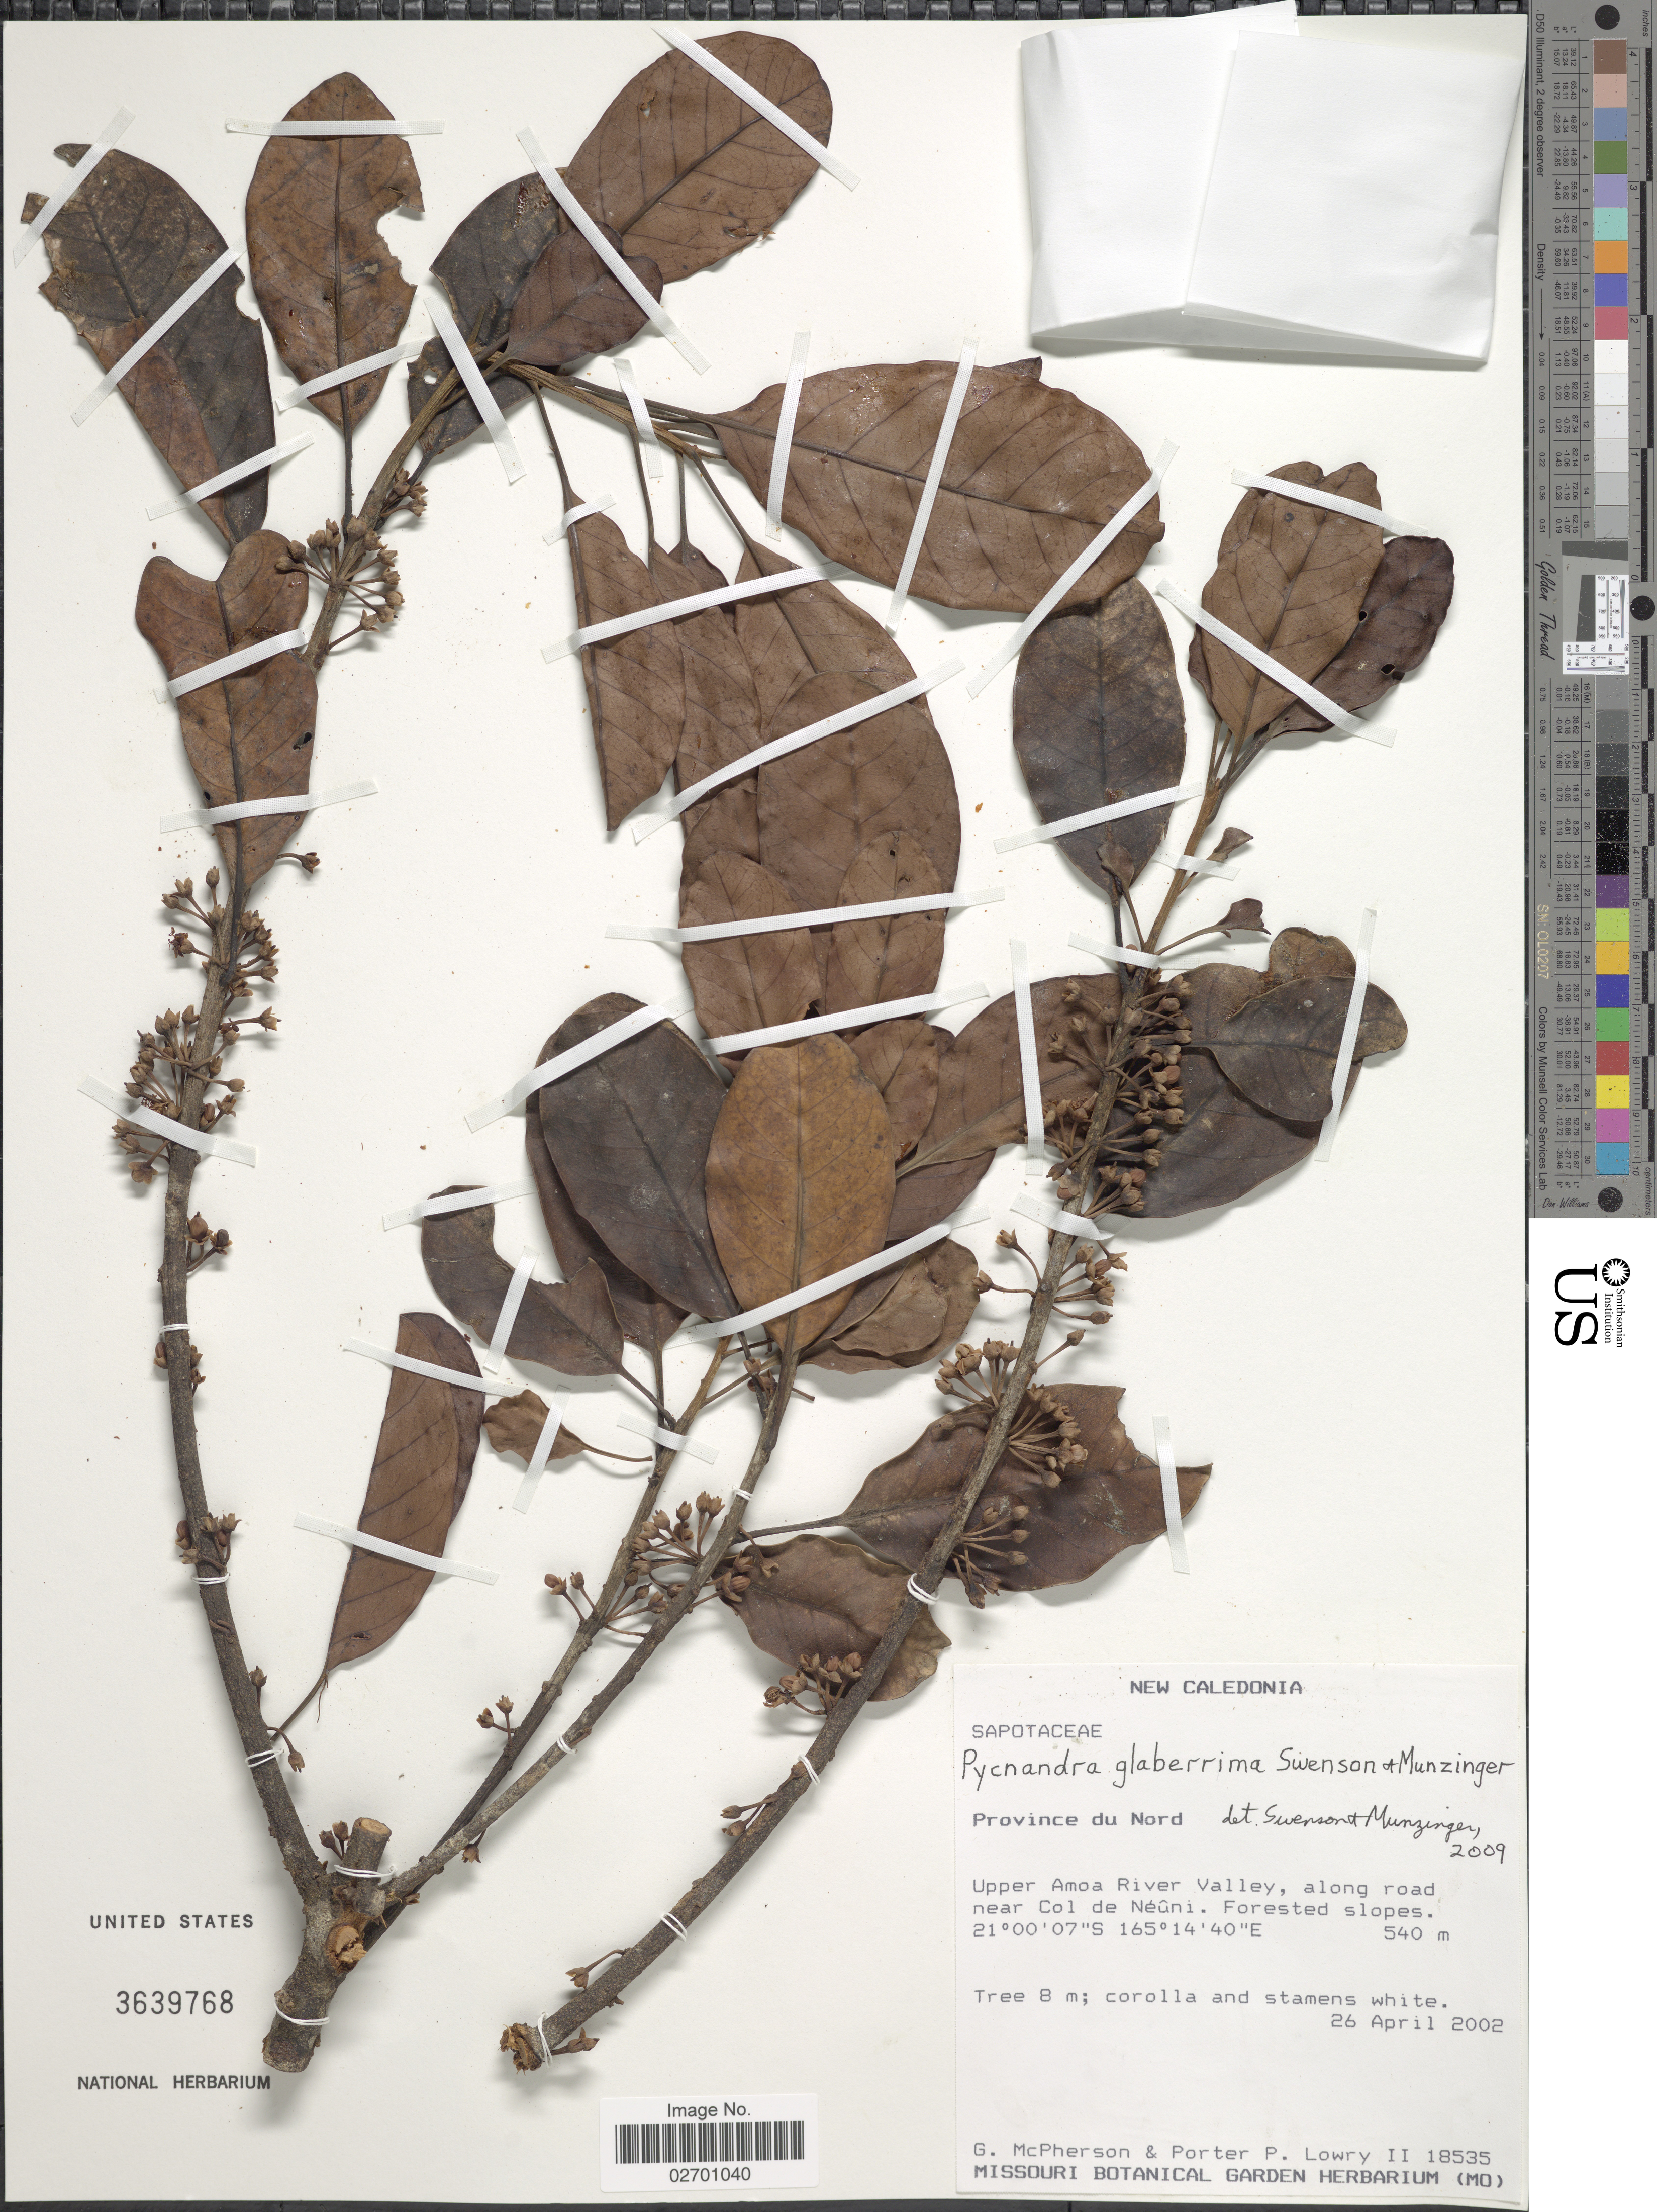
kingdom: Plantae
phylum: Tracheophyta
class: Magnoliopsida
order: Ericales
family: Sapotaceae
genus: Pycnandra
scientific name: Pycnandra glaberrima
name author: Swenson & Munzinger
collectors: G. McPherson & P. P. Lowry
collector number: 18535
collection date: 2002-04-26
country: New Caledonia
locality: Province du Nord. Upper Amoa River Valley, along road near Col de Neuni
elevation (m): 540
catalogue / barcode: US 3639768